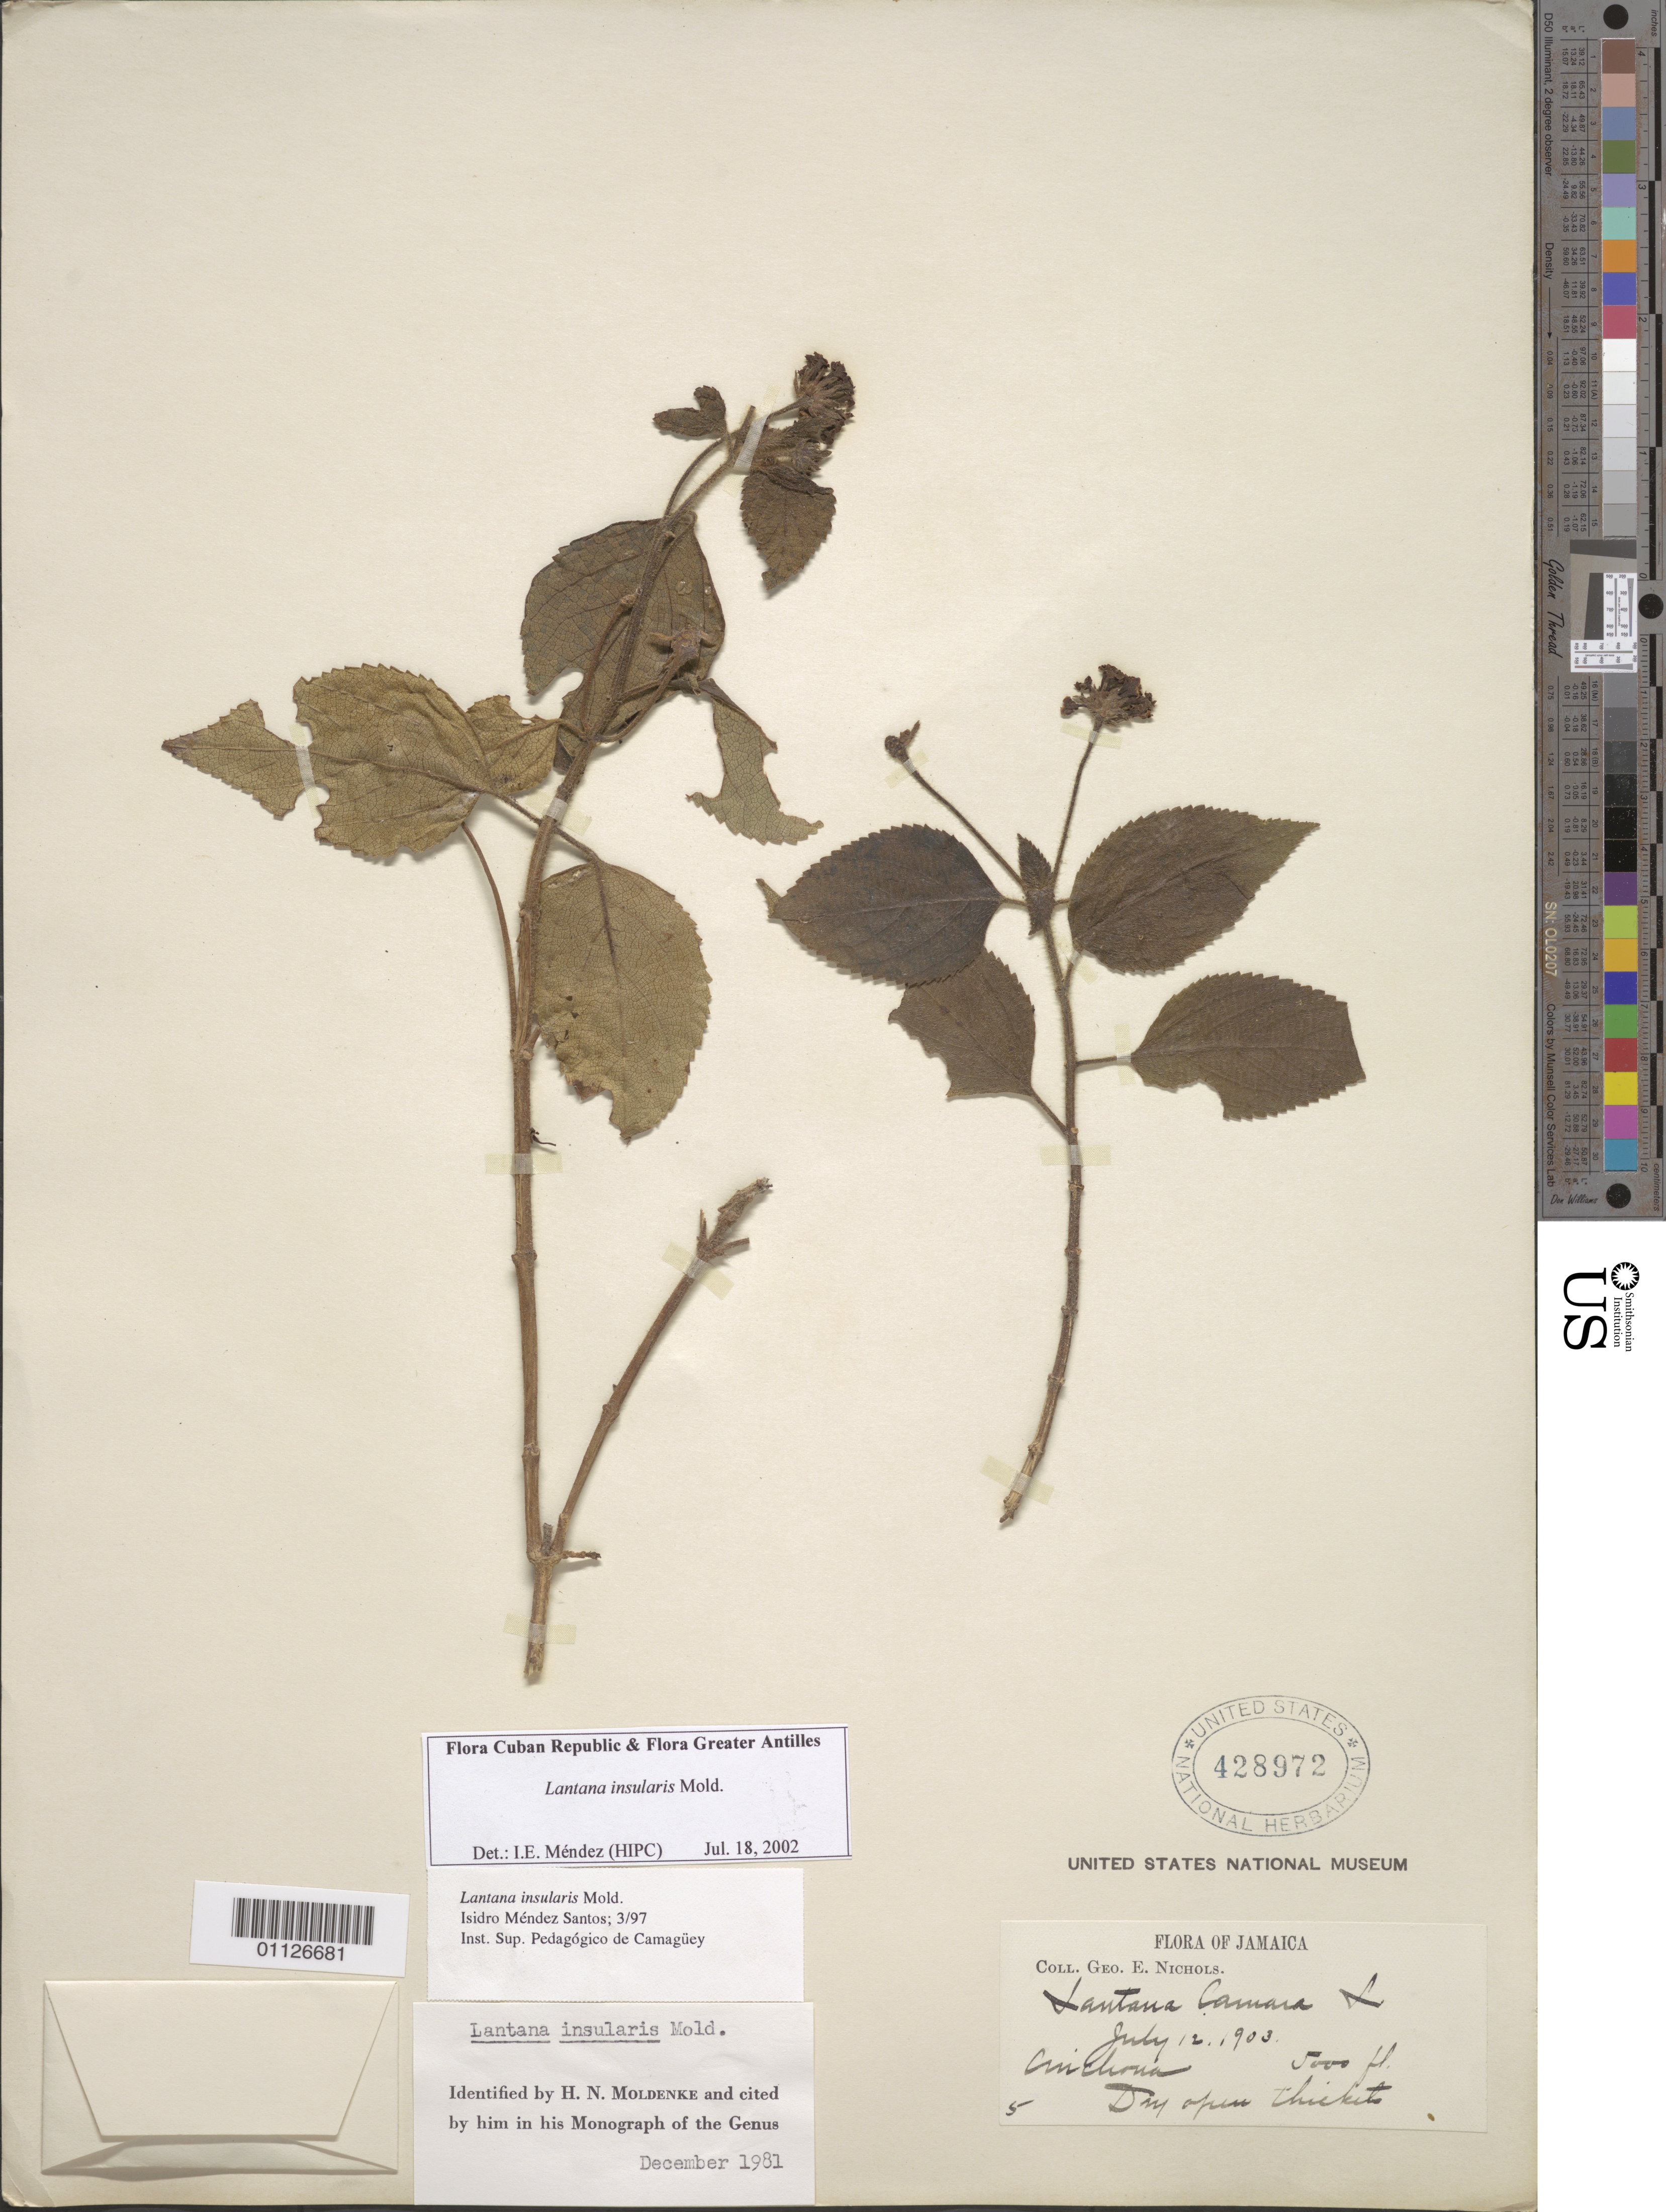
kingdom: Plantae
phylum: Tracheophyta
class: Magnoliopsida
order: Lamiales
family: Verbenaceae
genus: Lantana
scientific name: Lantana insularis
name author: Moldenke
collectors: G. E. Nichols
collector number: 5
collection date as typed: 12 Jul 1903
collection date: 1903-07-12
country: Jamaica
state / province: Saint Andrew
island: Jamaica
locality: Cinchona: Dry open thicket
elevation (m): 1524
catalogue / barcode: US 428972